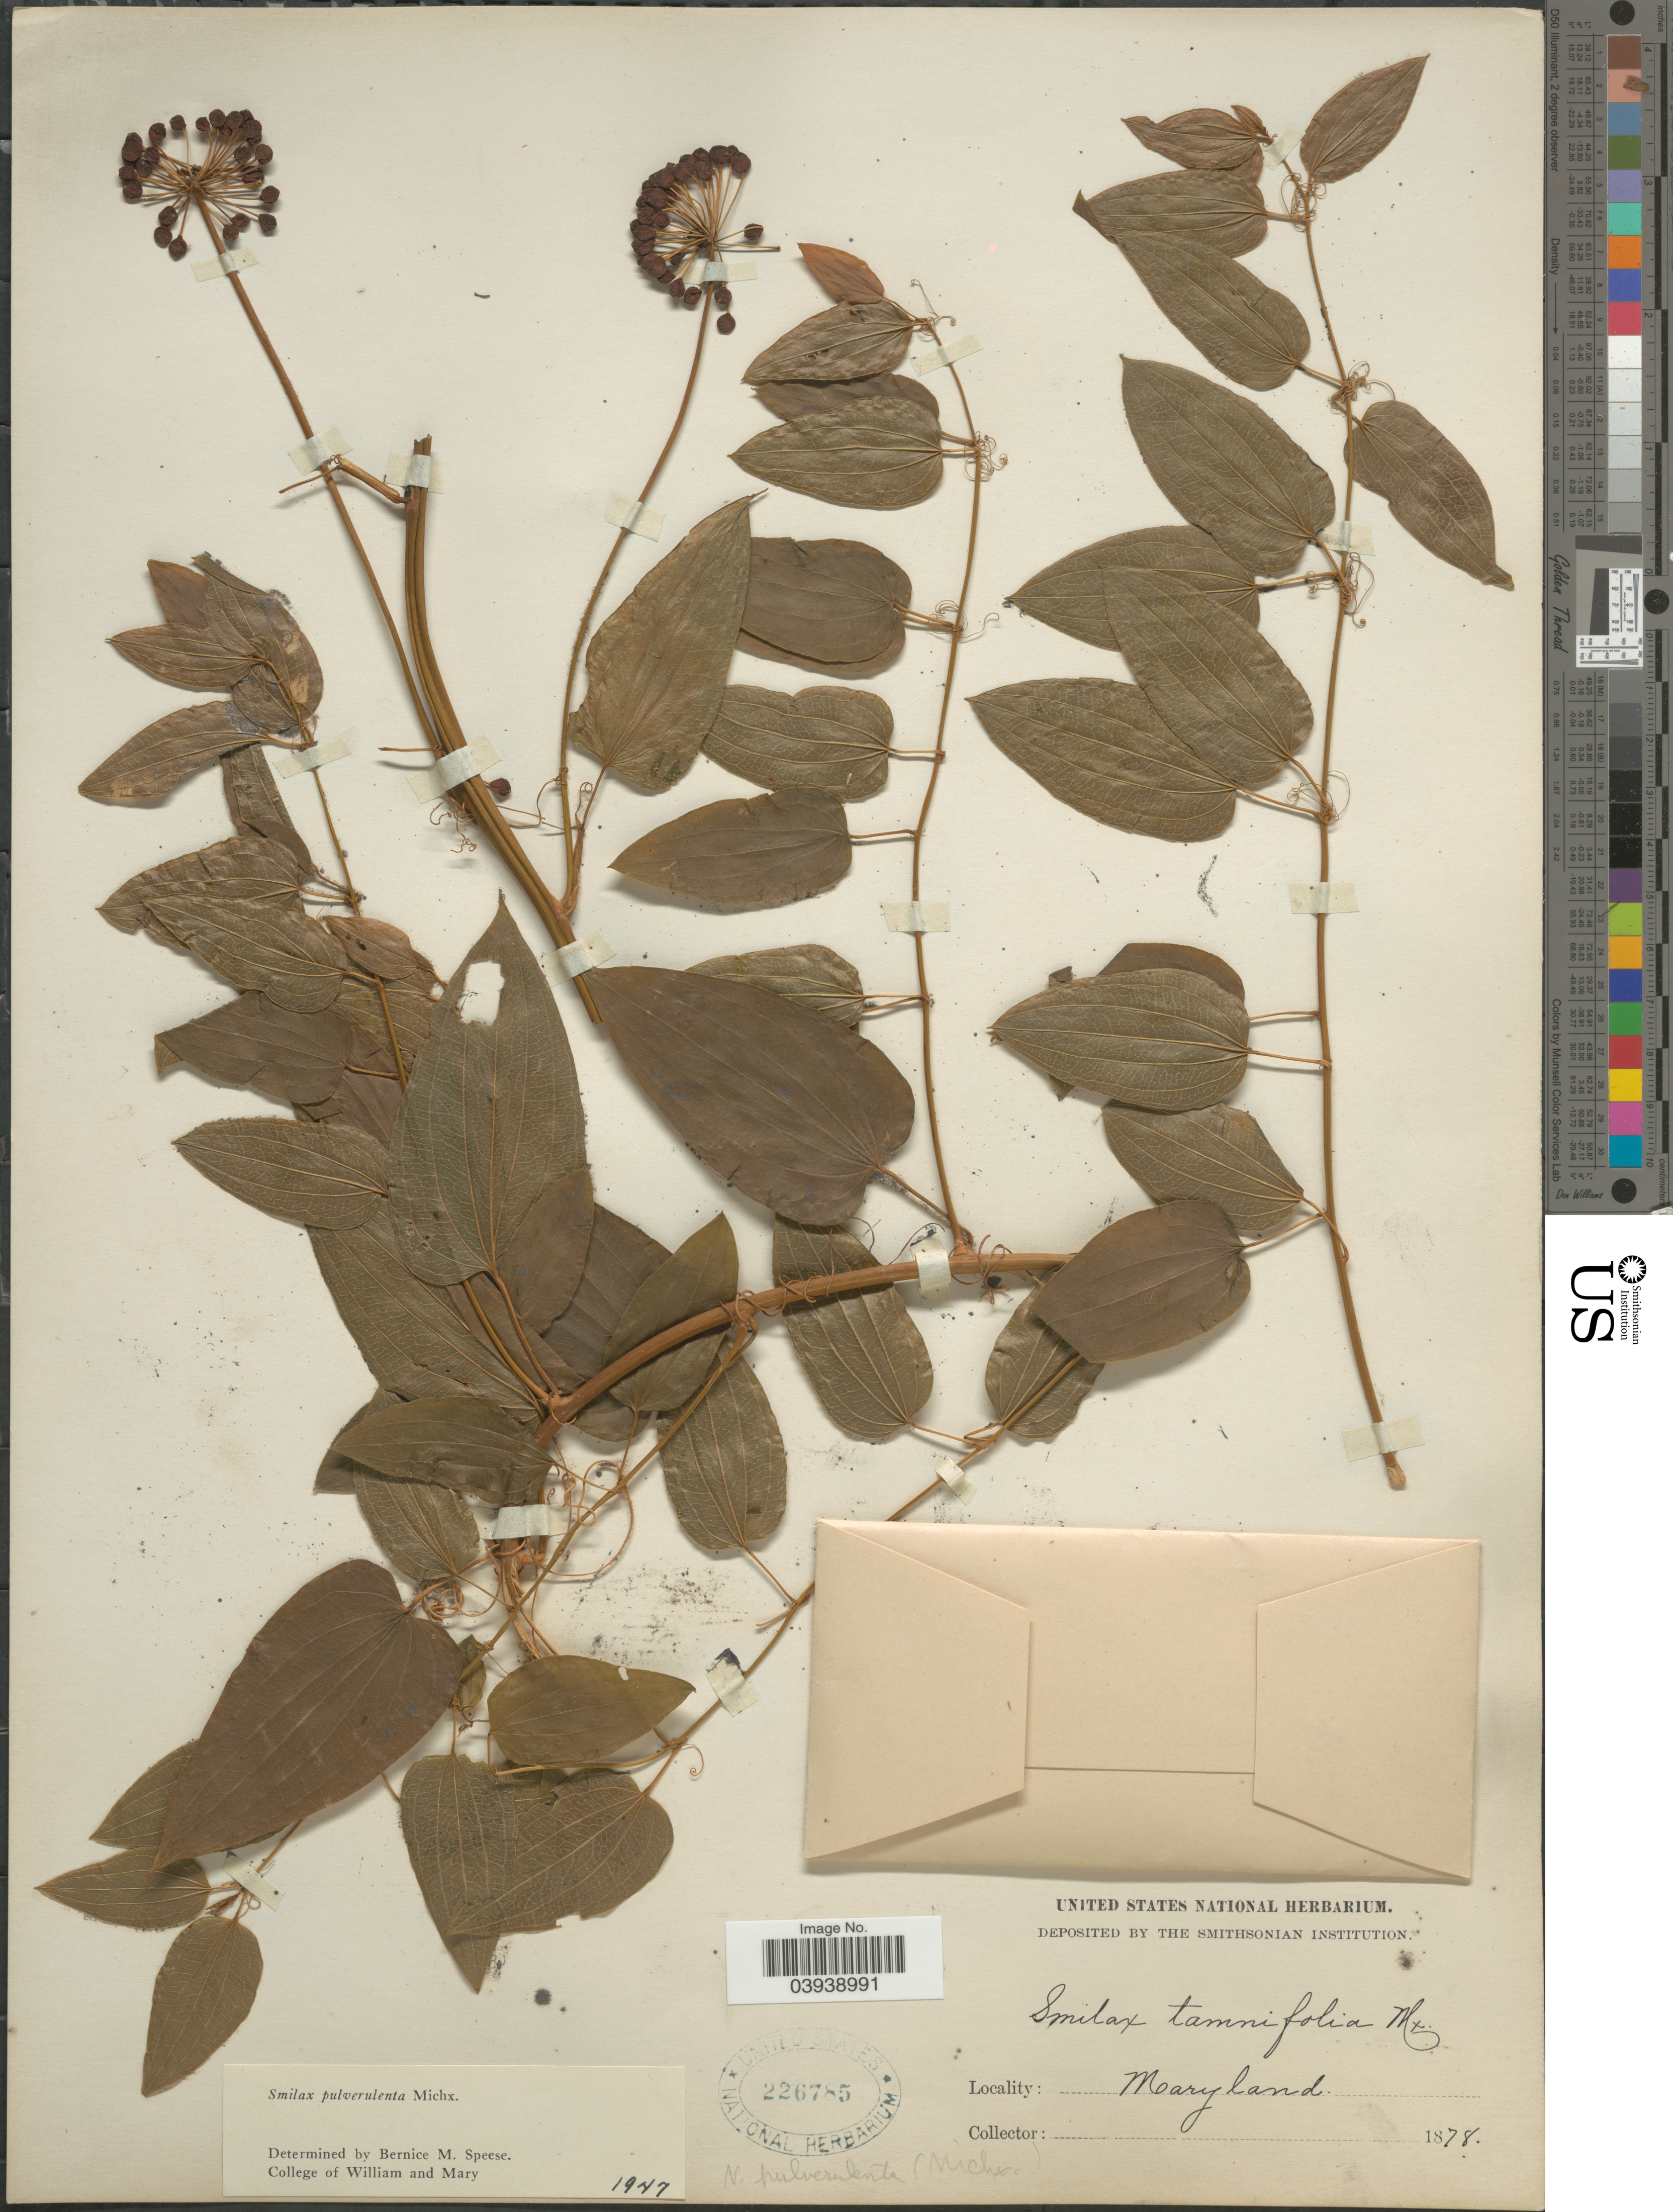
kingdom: Plantae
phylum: Tracheophyta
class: Liliopsida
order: Liliales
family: Smilacaceae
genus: Smilax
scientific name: Smilax pulverulenta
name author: Michx.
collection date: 1878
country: United States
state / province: Maryland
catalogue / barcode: US 226785